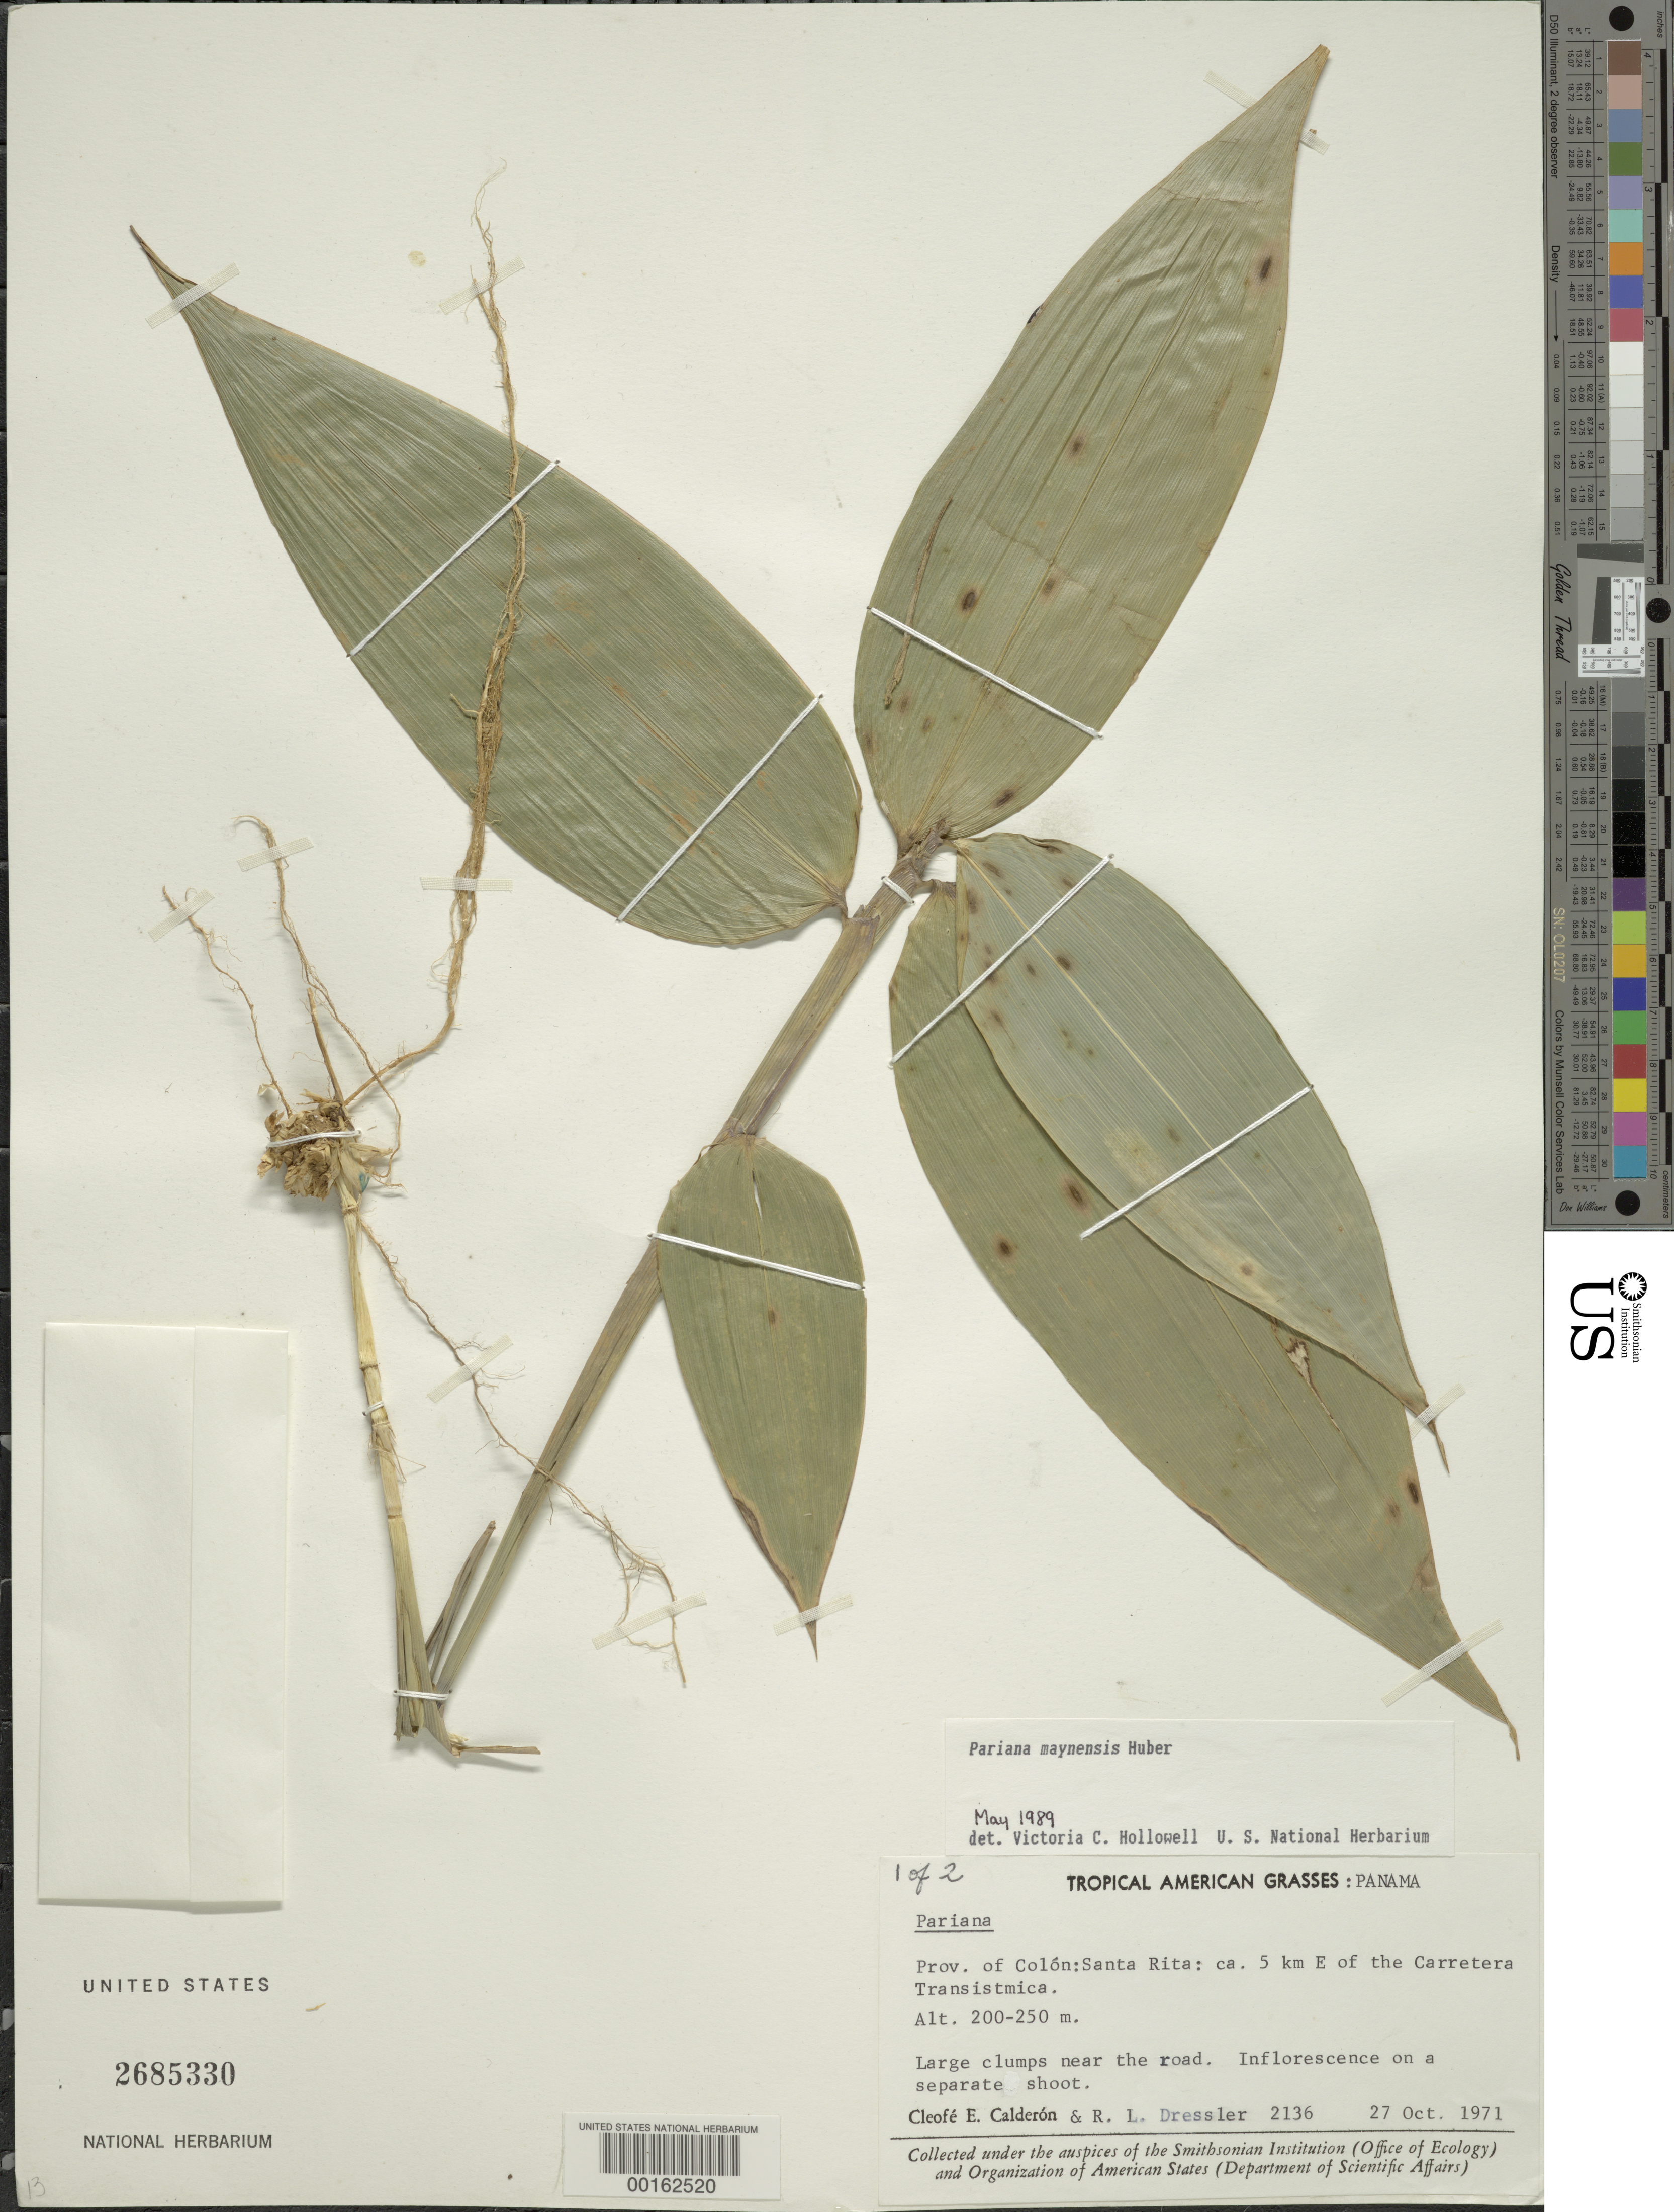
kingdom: Plantae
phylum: Tracheophyta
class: Liliopsida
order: Poales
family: Poaceae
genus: Pariana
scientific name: Pariana maynensis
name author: Huber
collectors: C. E. Calderón & R. Dressler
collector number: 2136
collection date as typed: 27 Oct 1971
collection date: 1971-10-27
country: Panama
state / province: Colón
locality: Santa Rita, 5 km E of the Carretera Trans-Istmica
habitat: Large clumps near the road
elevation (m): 200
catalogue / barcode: US 2685330